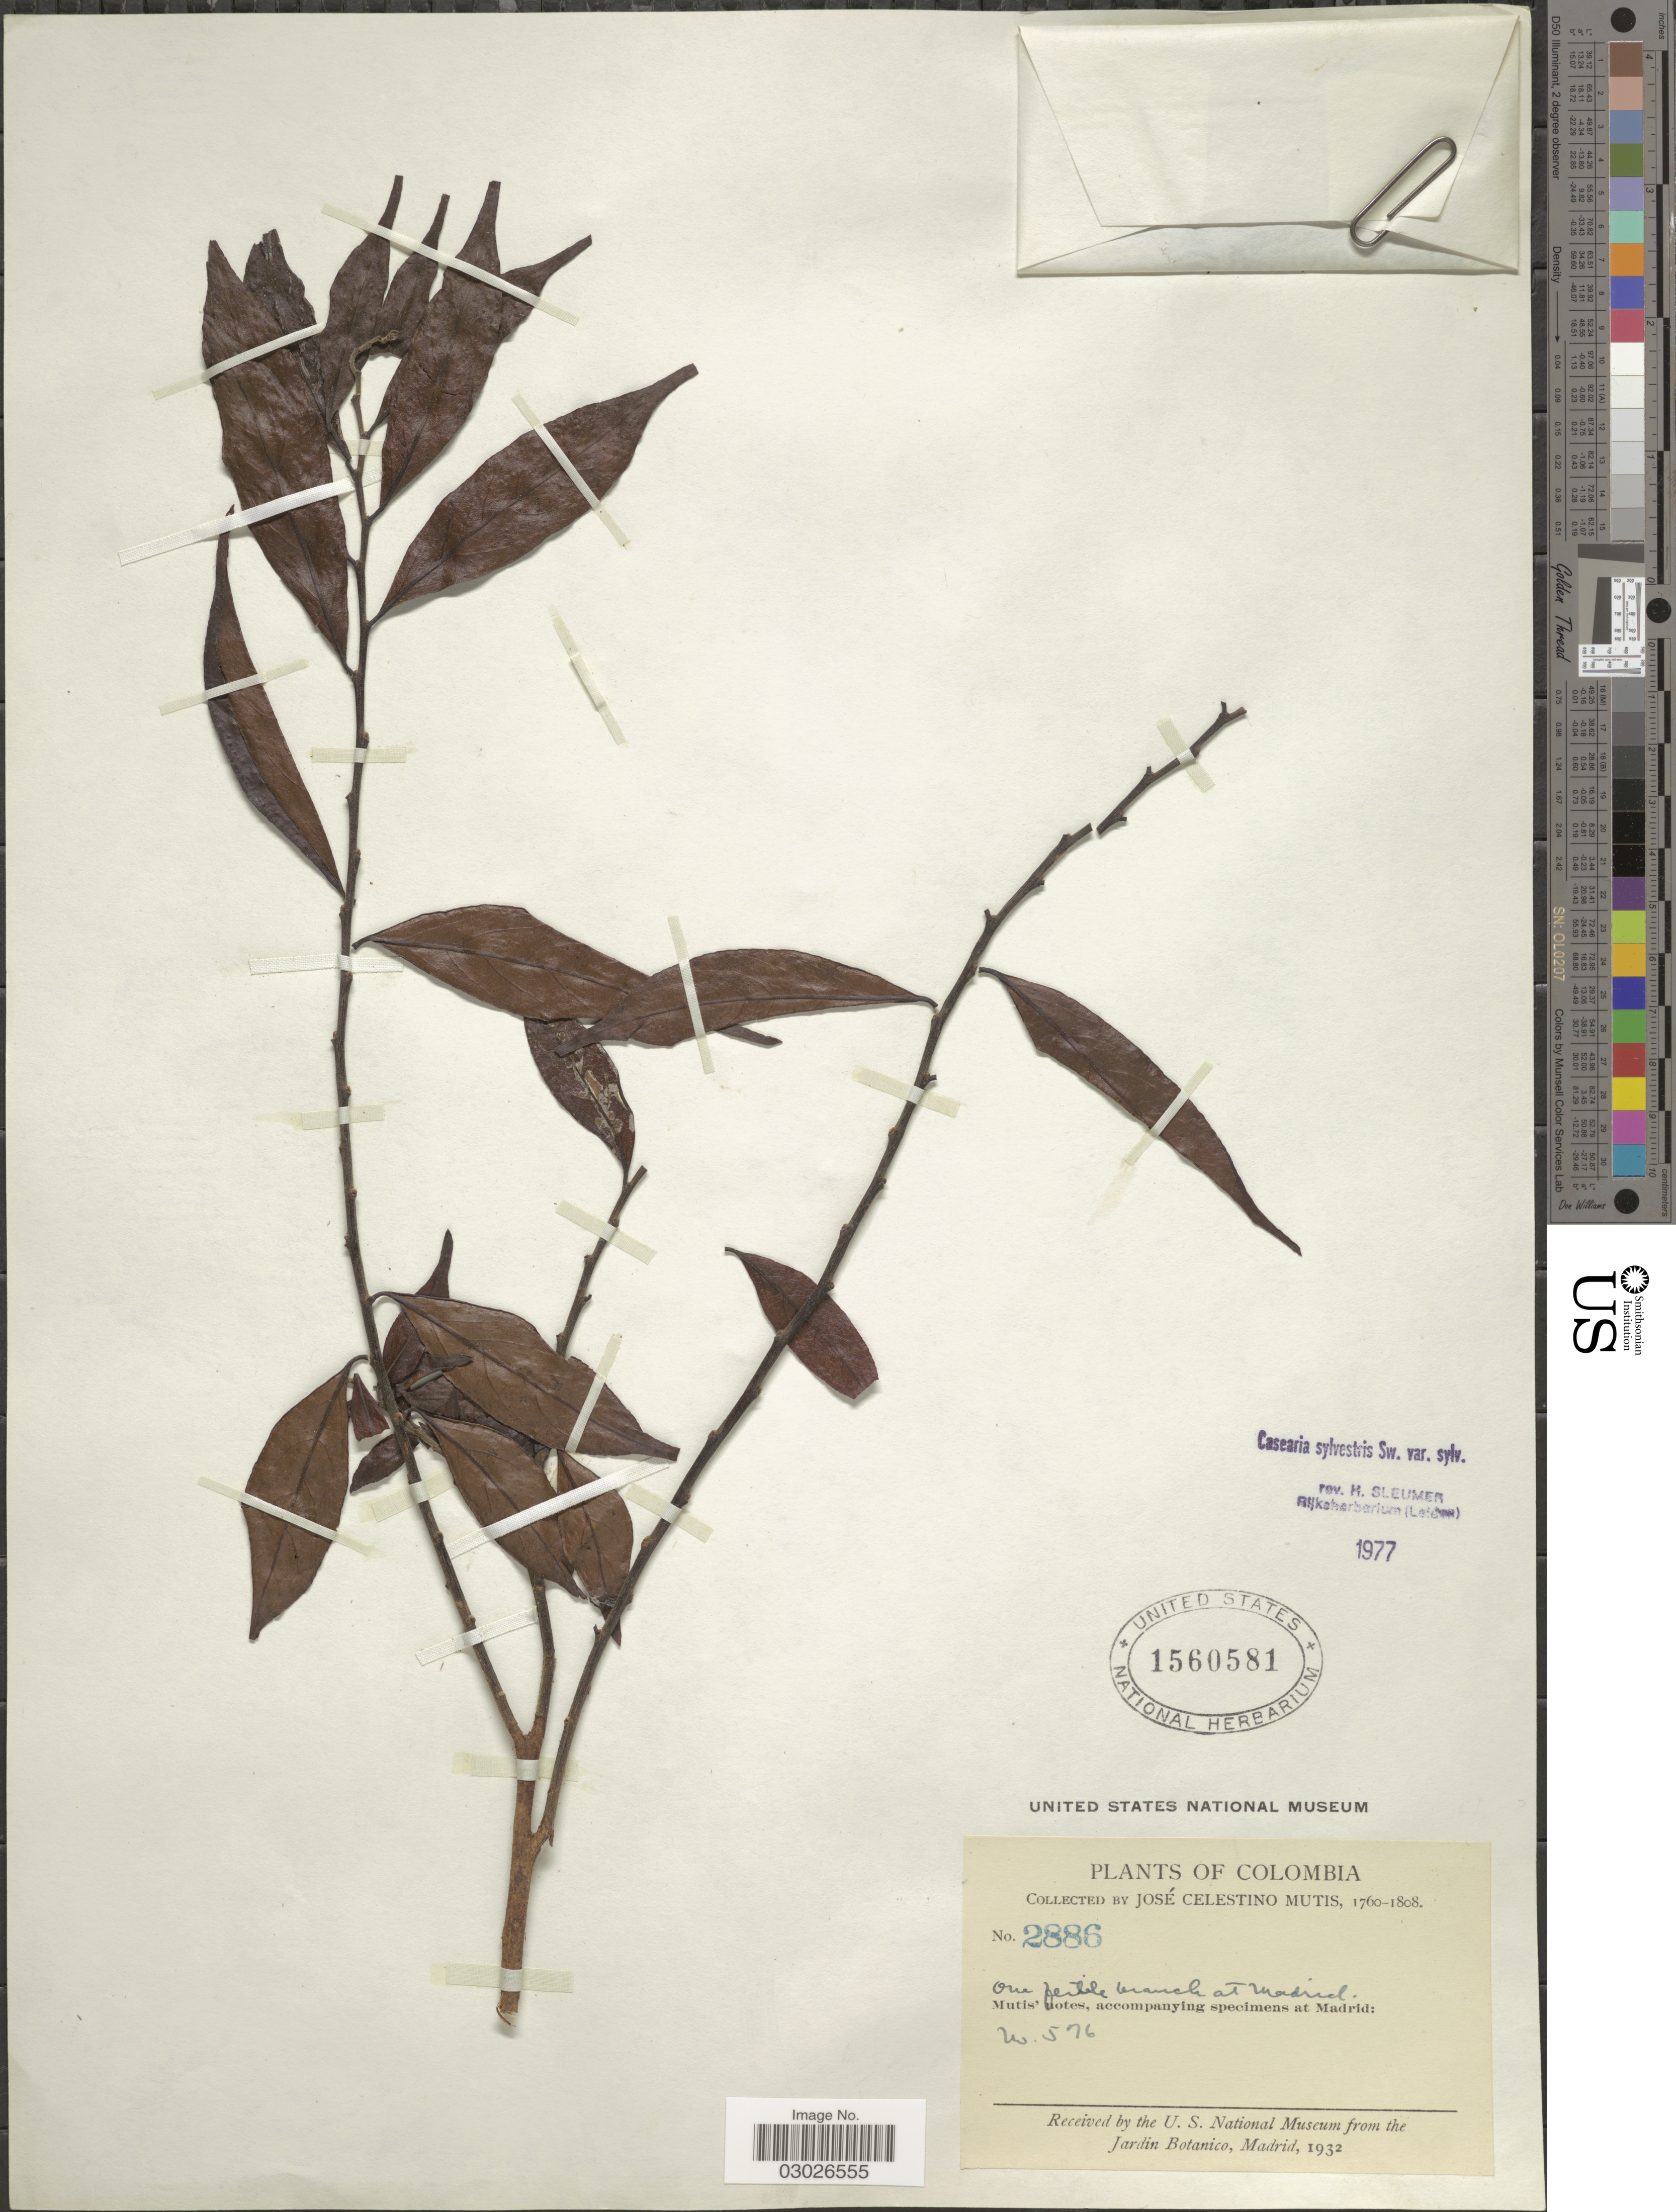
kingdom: Plantae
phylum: Tracheophyta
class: Magnoliopsida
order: Malpighiales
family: Salicaceae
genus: Casearia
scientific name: Casearia sylvestris var. sylvestris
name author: Sw.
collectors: J. C. B. Mutis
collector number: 2886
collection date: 1760/1808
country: Colombia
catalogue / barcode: US 1560581